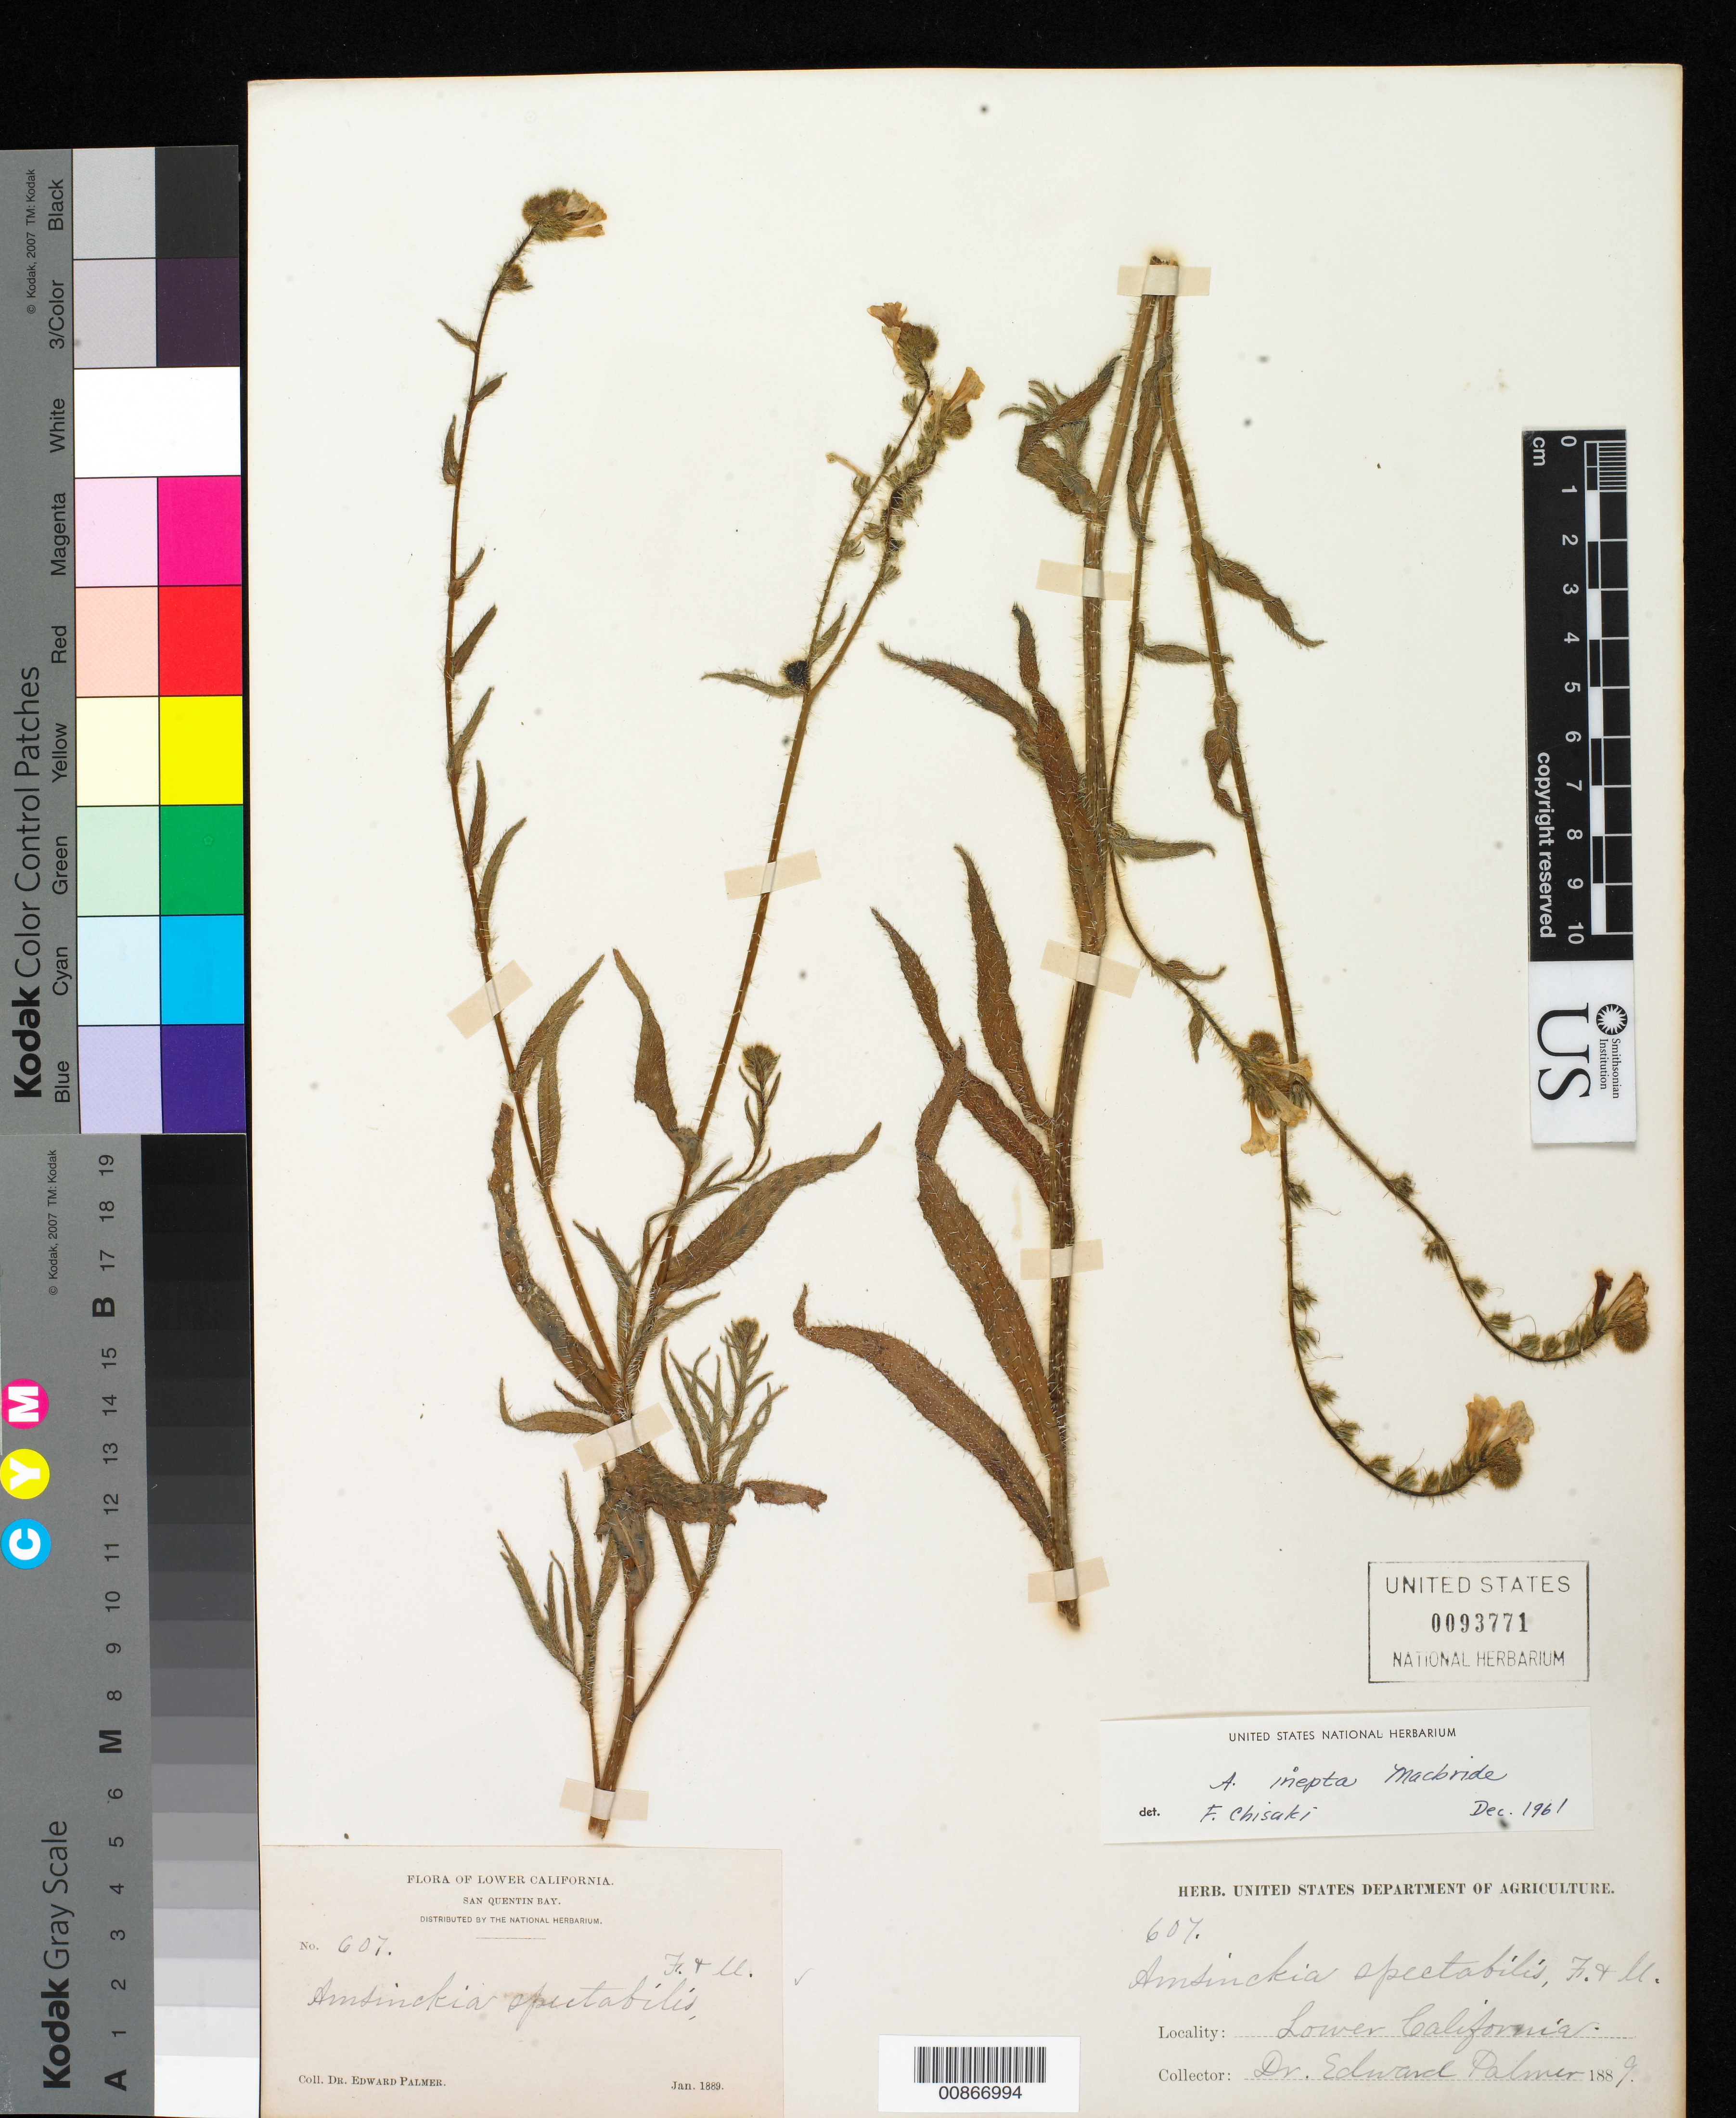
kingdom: Plantae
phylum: Tracheophyta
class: Magnoliopsida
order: Boraginales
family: Boraginaceae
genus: Amsinckia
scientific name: Amsinckia spectabilis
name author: Fisch. & C.A. Mey.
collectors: E. Palmer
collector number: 607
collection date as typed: Jan 1889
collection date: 1889-01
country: Mexico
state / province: Baja California Norte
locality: San Quentin, Baja California.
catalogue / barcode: US 93771